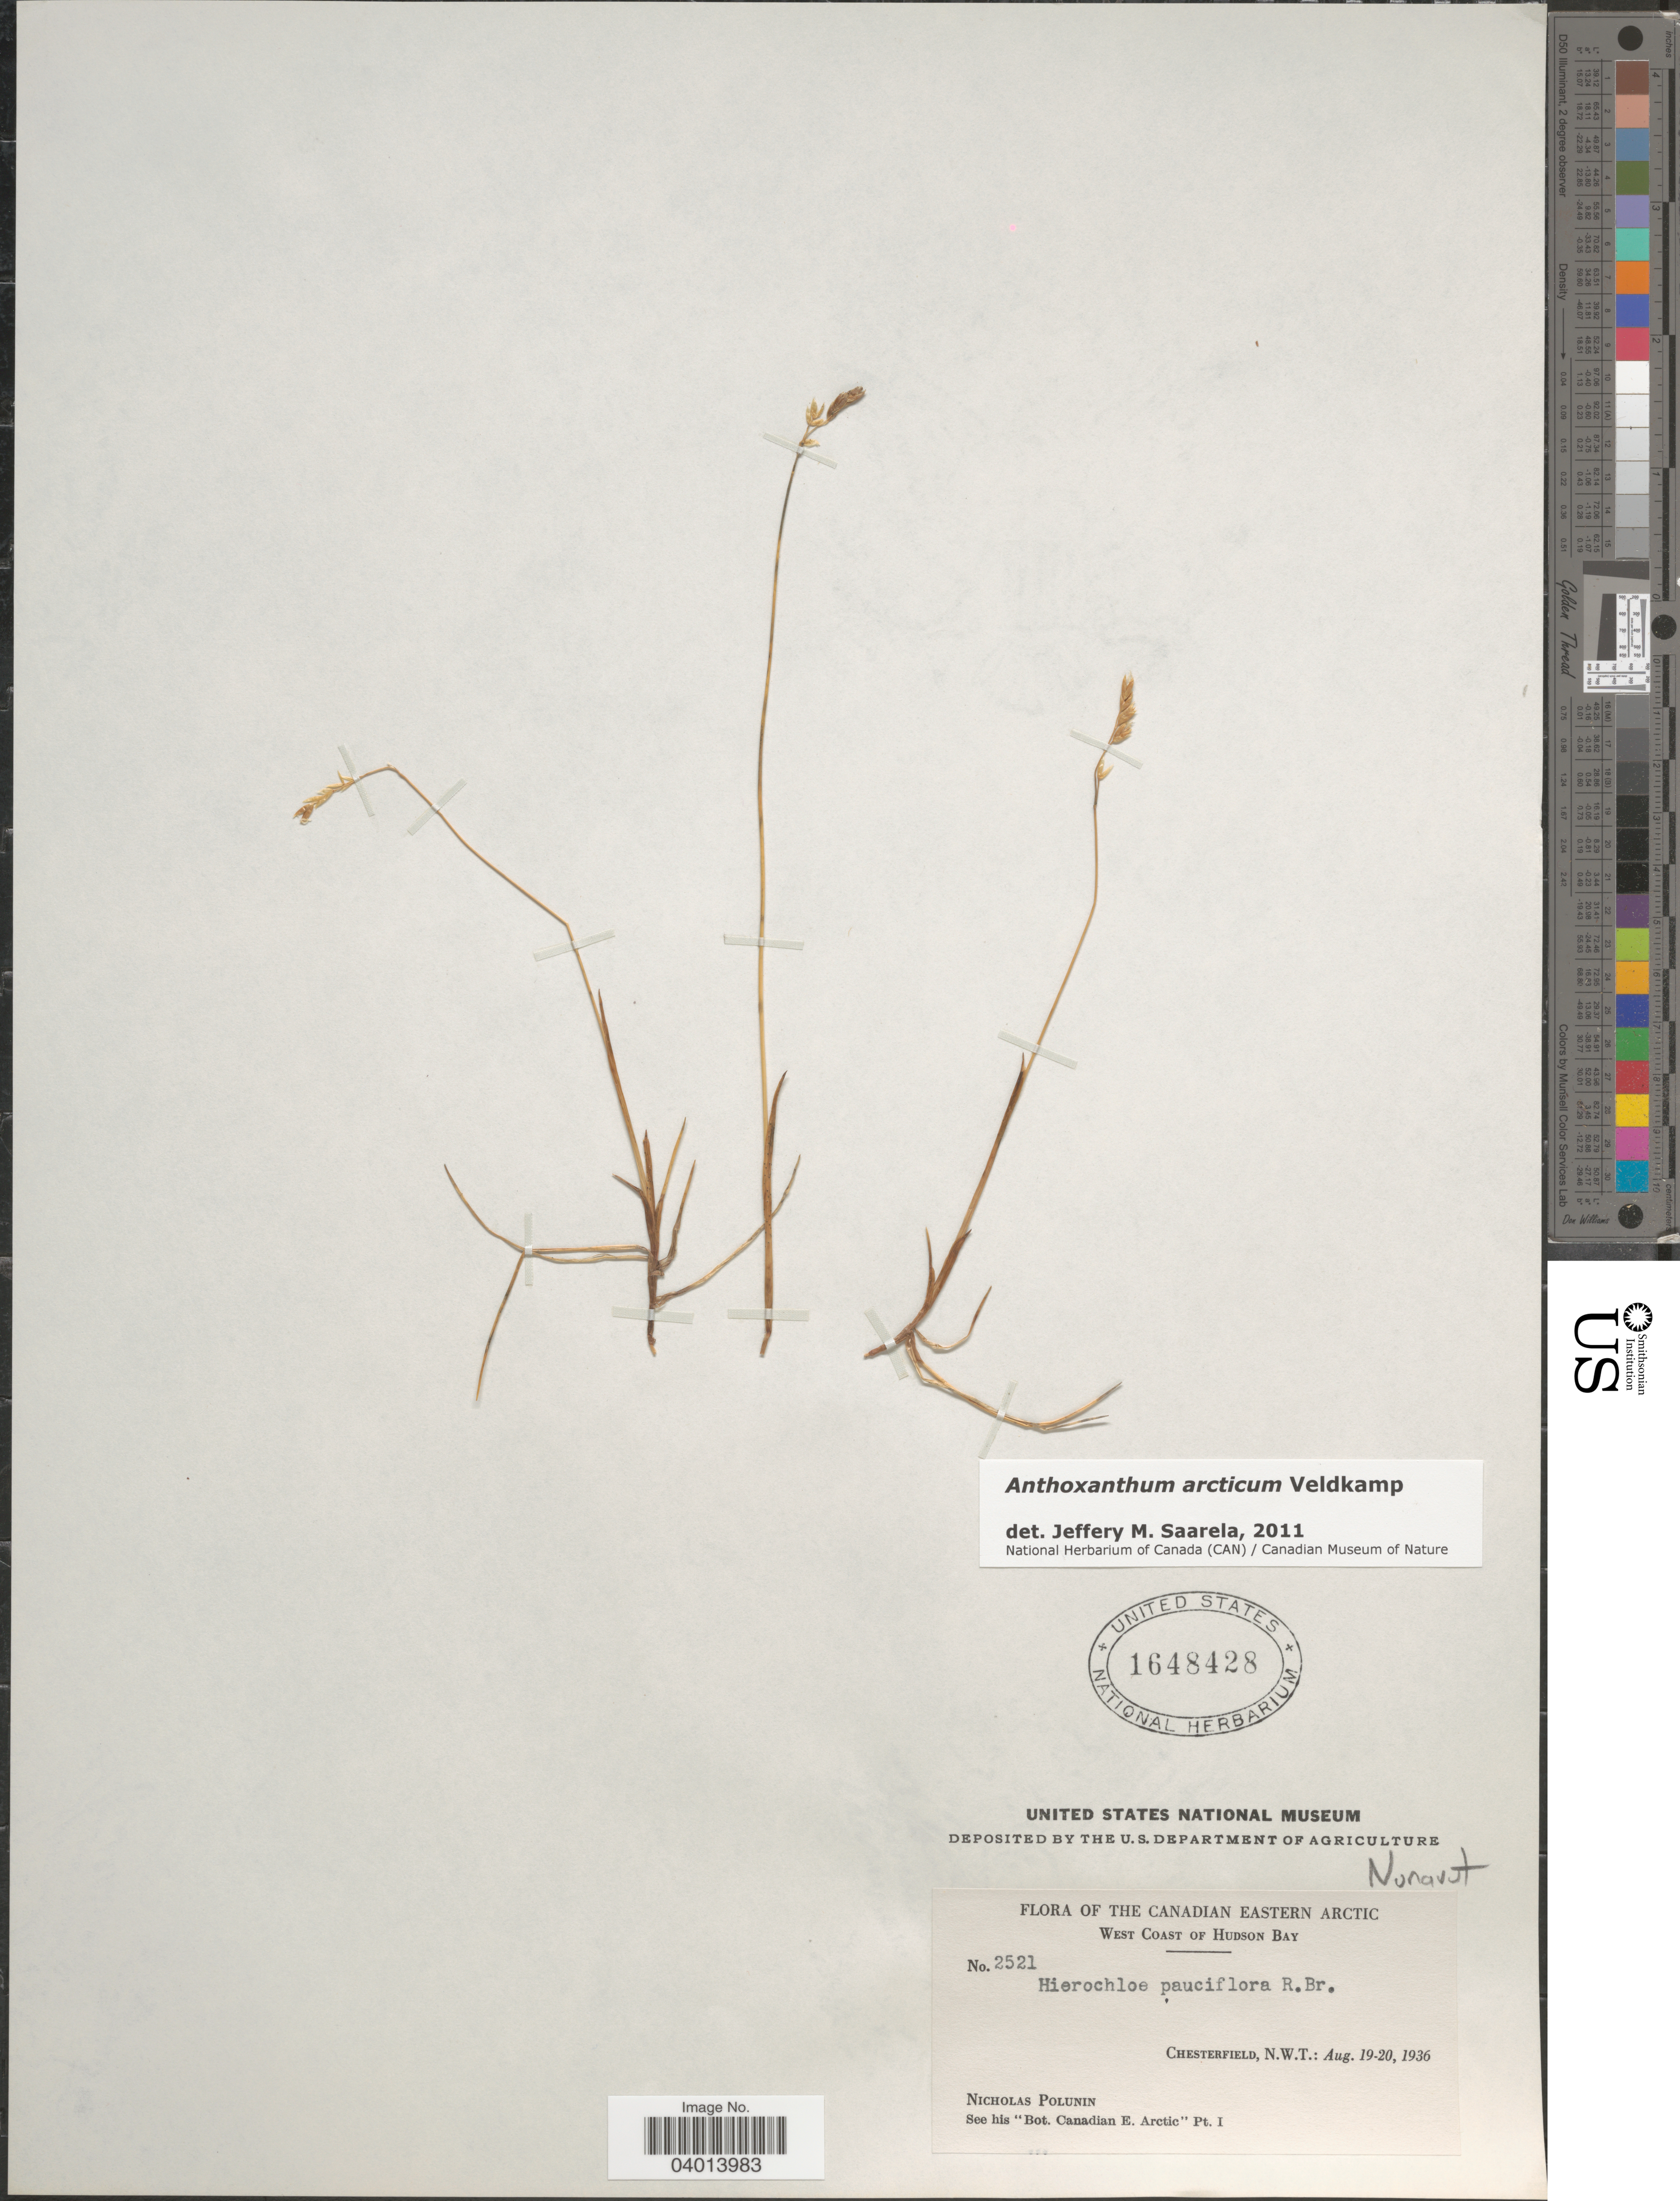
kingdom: Plantae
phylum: Tracheophyta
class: Liliopsida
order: Poales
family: Poaceae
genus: Anthoxanthum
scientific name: Anthoxanthum arcticum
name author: Veldkamp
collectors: N. V. Polunin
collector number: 2521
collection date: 1936-08-19/1936-08-20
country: Canada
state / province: Northwest Territories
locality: The Canadian Eastern Arctic. West Coast of Hudson Bay. Chesterfield, N.W.T.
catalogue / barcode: US 1648428